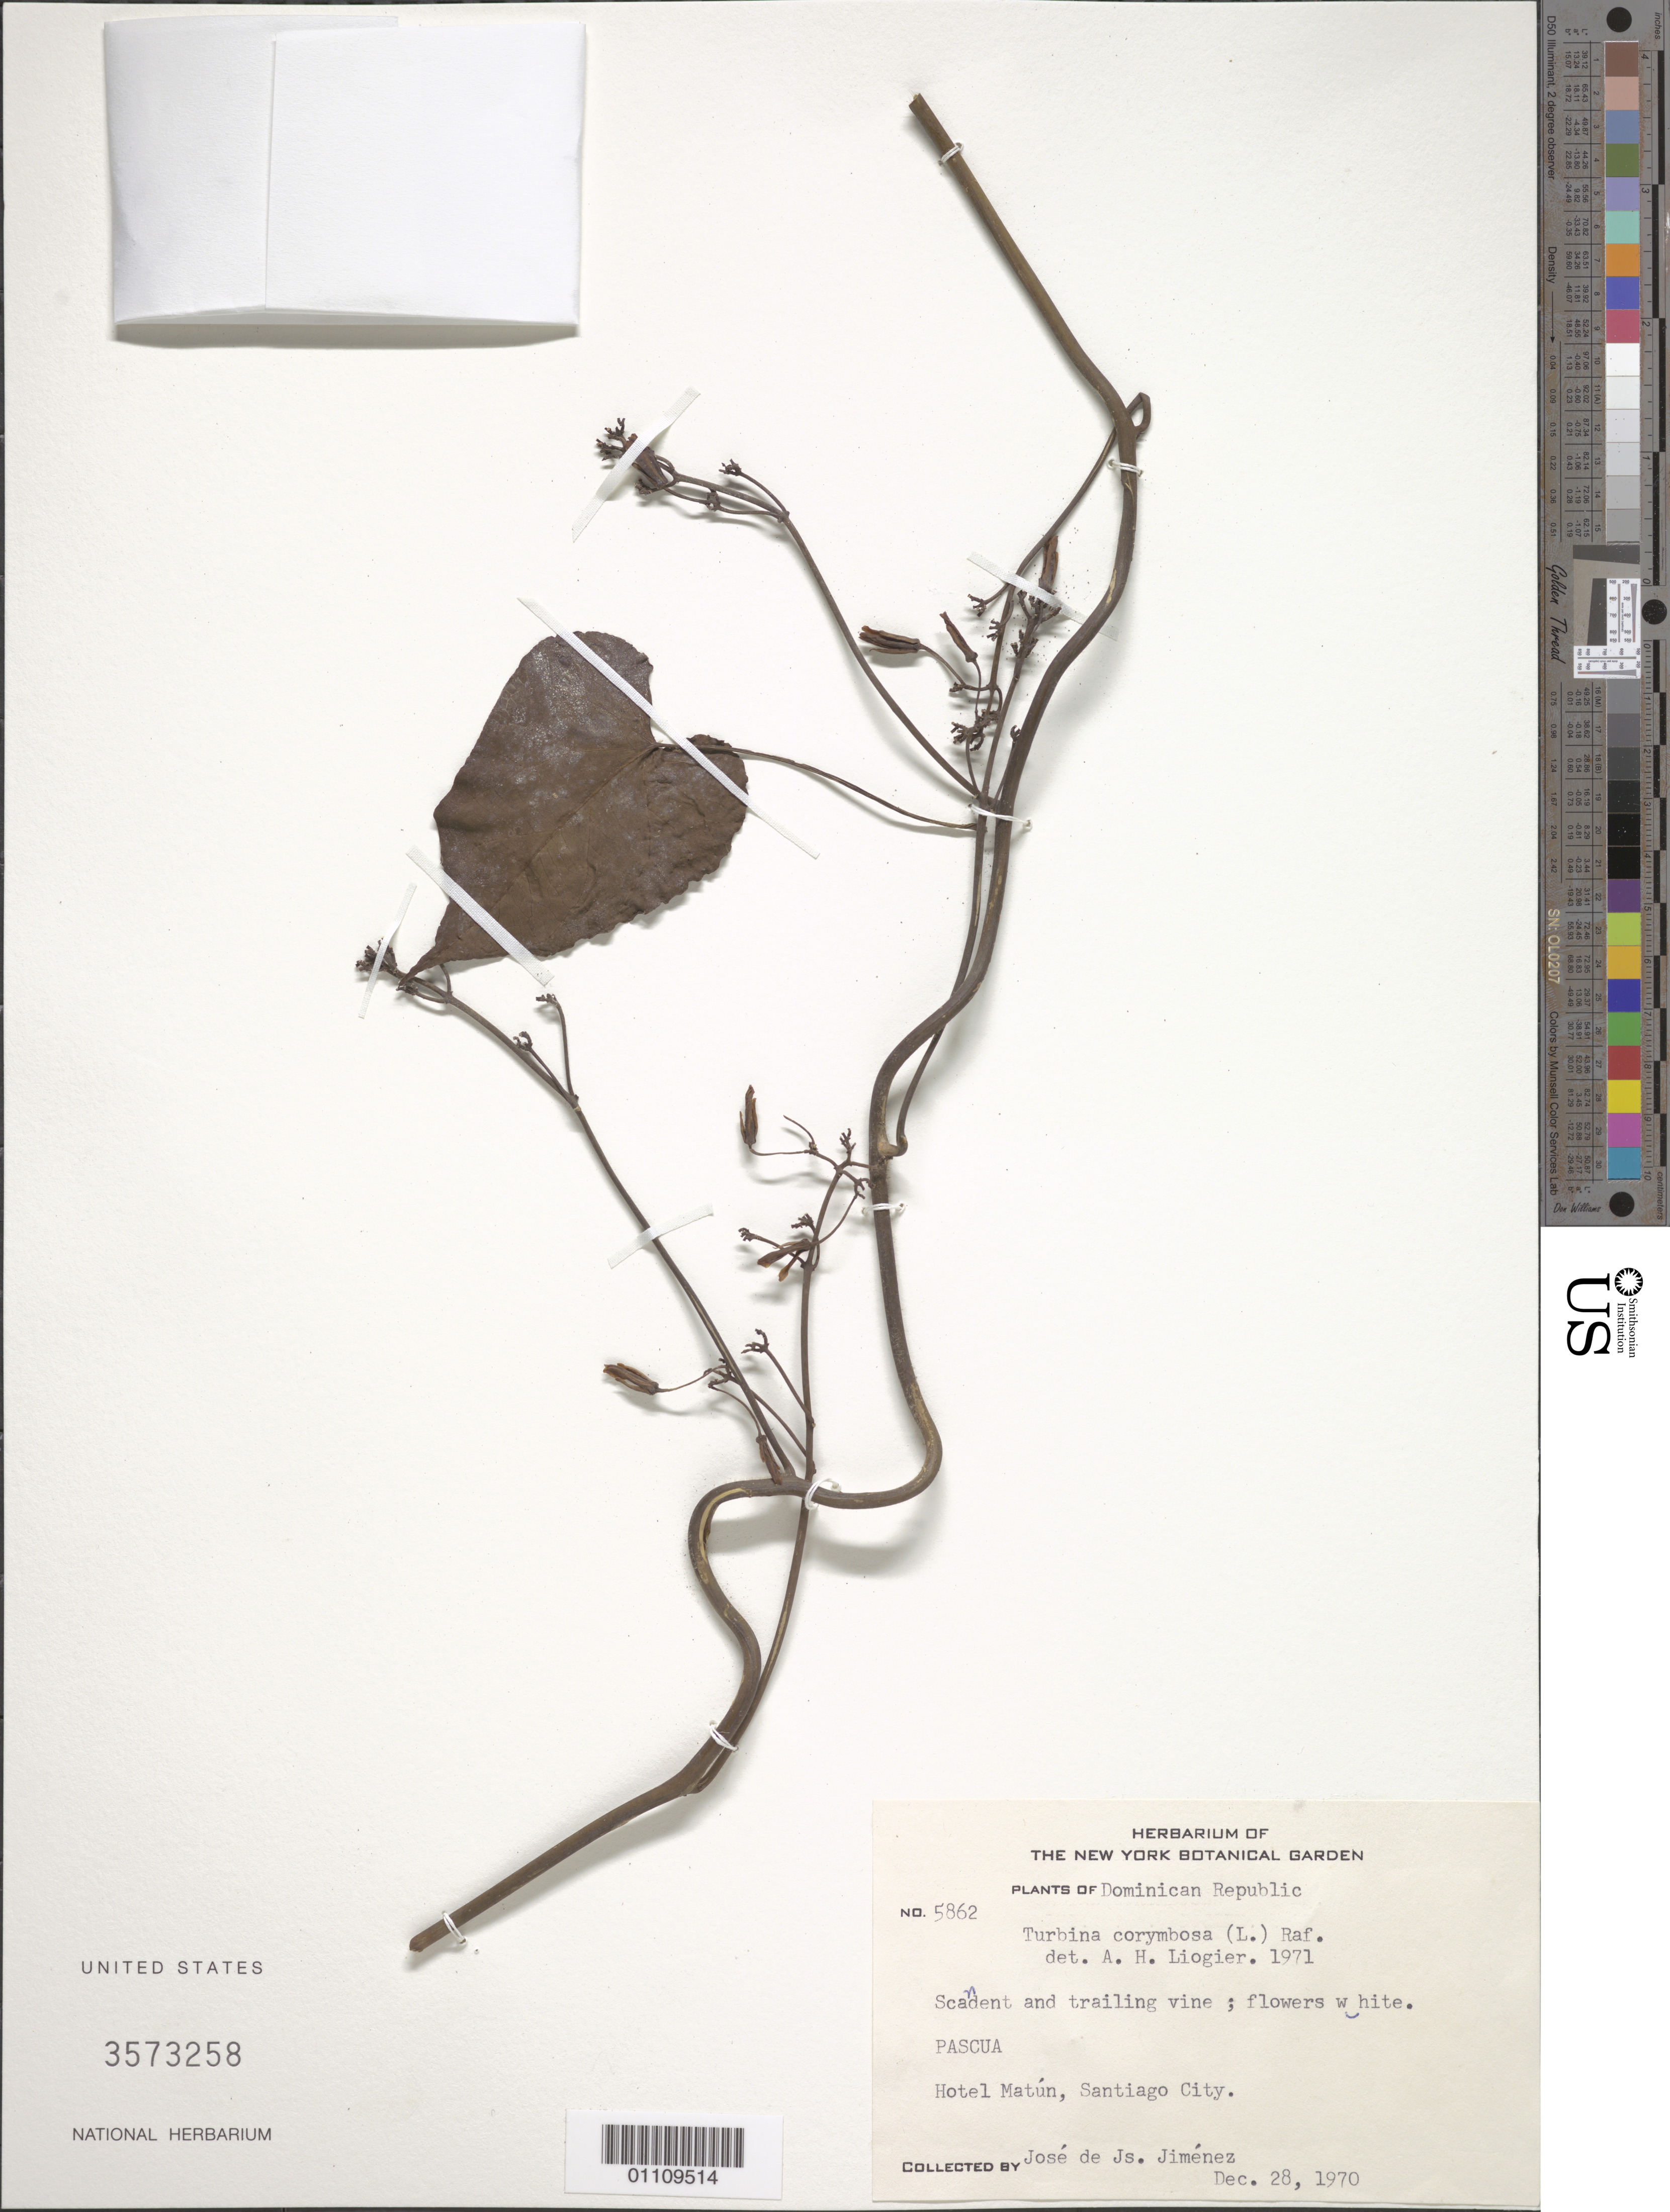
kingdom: Plantae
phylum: Tracheophyta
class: Magnoliopsida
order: Solanales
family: Convolvulaceae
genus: Turbina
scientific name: Turbina corymbosa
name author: (L.) Raf.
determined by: Liogier, Alain H.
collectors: J. J. Jiménez Almonte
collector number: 5862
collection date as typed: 28 Dec 1970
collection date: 1970-12-28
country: Dominican Republic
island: Hispaniola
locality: Hotel Matún, Santiago City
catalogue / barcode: US 3573258